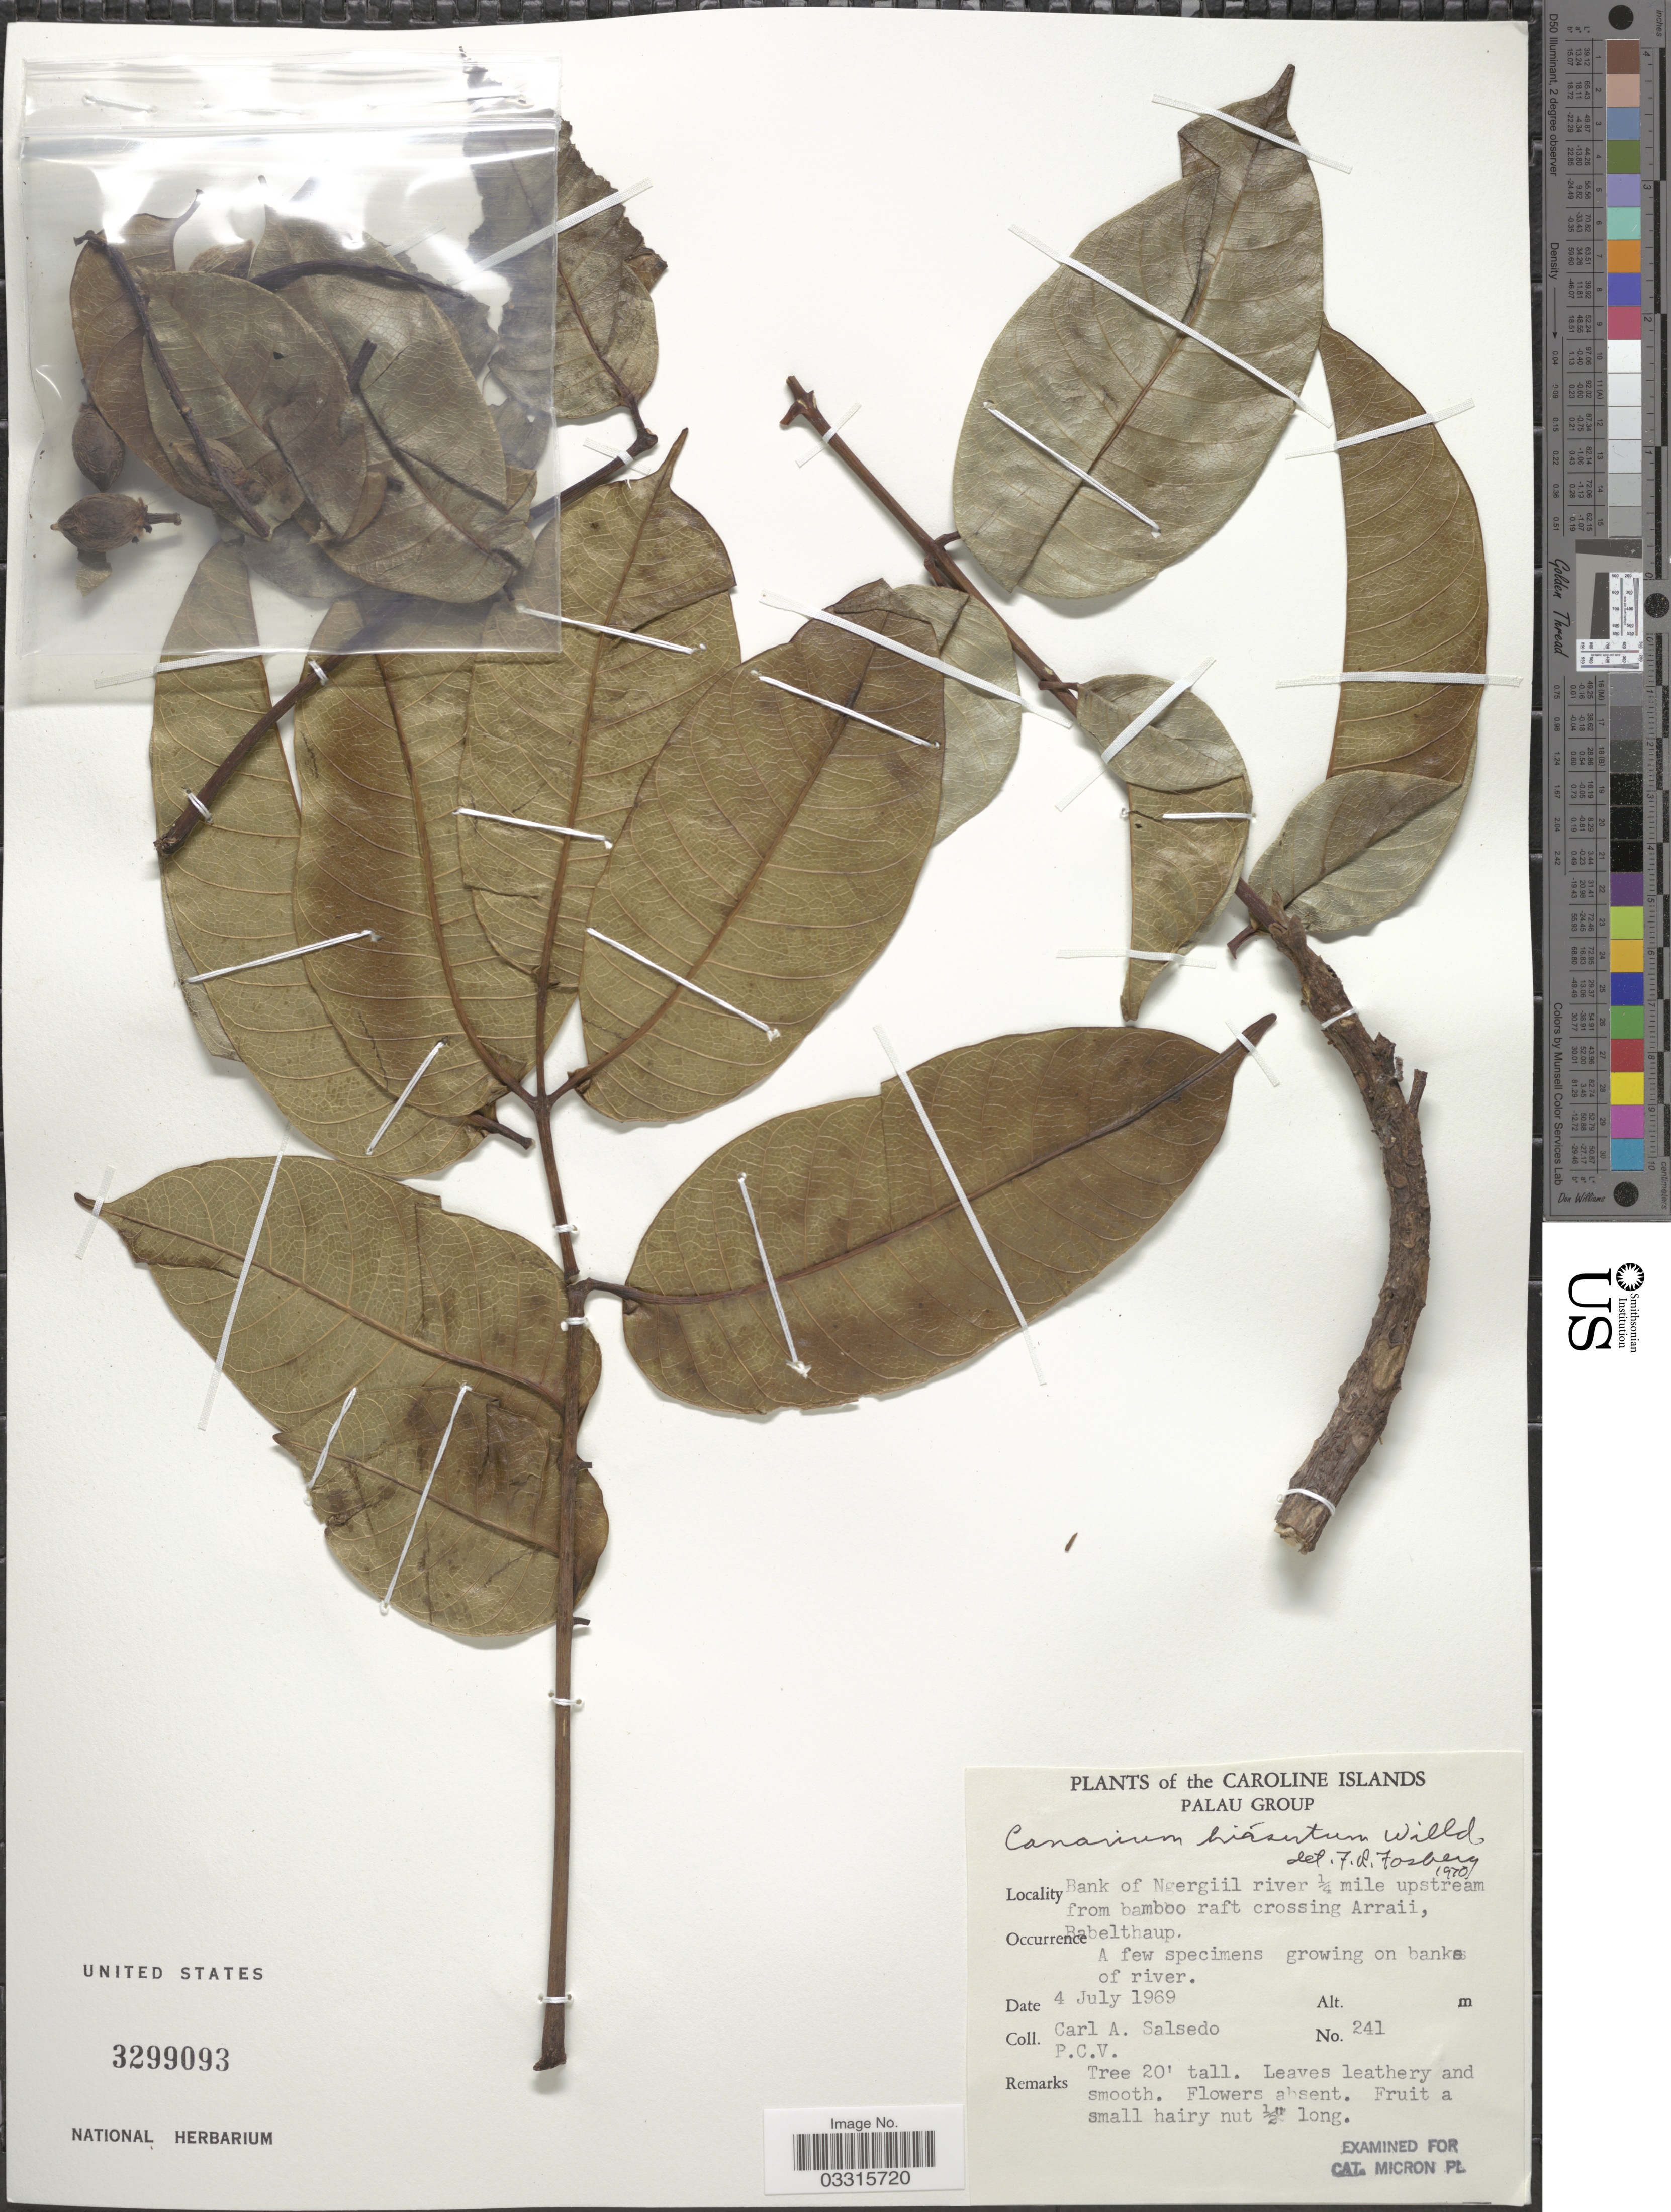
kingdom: Plantae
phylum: Tracheophyta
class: Magnoliopsida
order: Sapindales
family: Burseraceae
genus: Canarium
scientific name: Canarium hirsutum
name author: Willd.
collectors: C.A. Salsedo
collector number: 241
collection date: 1969-07-04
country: Palau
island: Babeldaob [Babelthuap]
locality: Caroline Islands. Palau Group. Bank of Ngergiil river ¼ mile upstream from bamboo raft crossing Arraii, Babelthaup.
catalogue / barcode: US 3299093